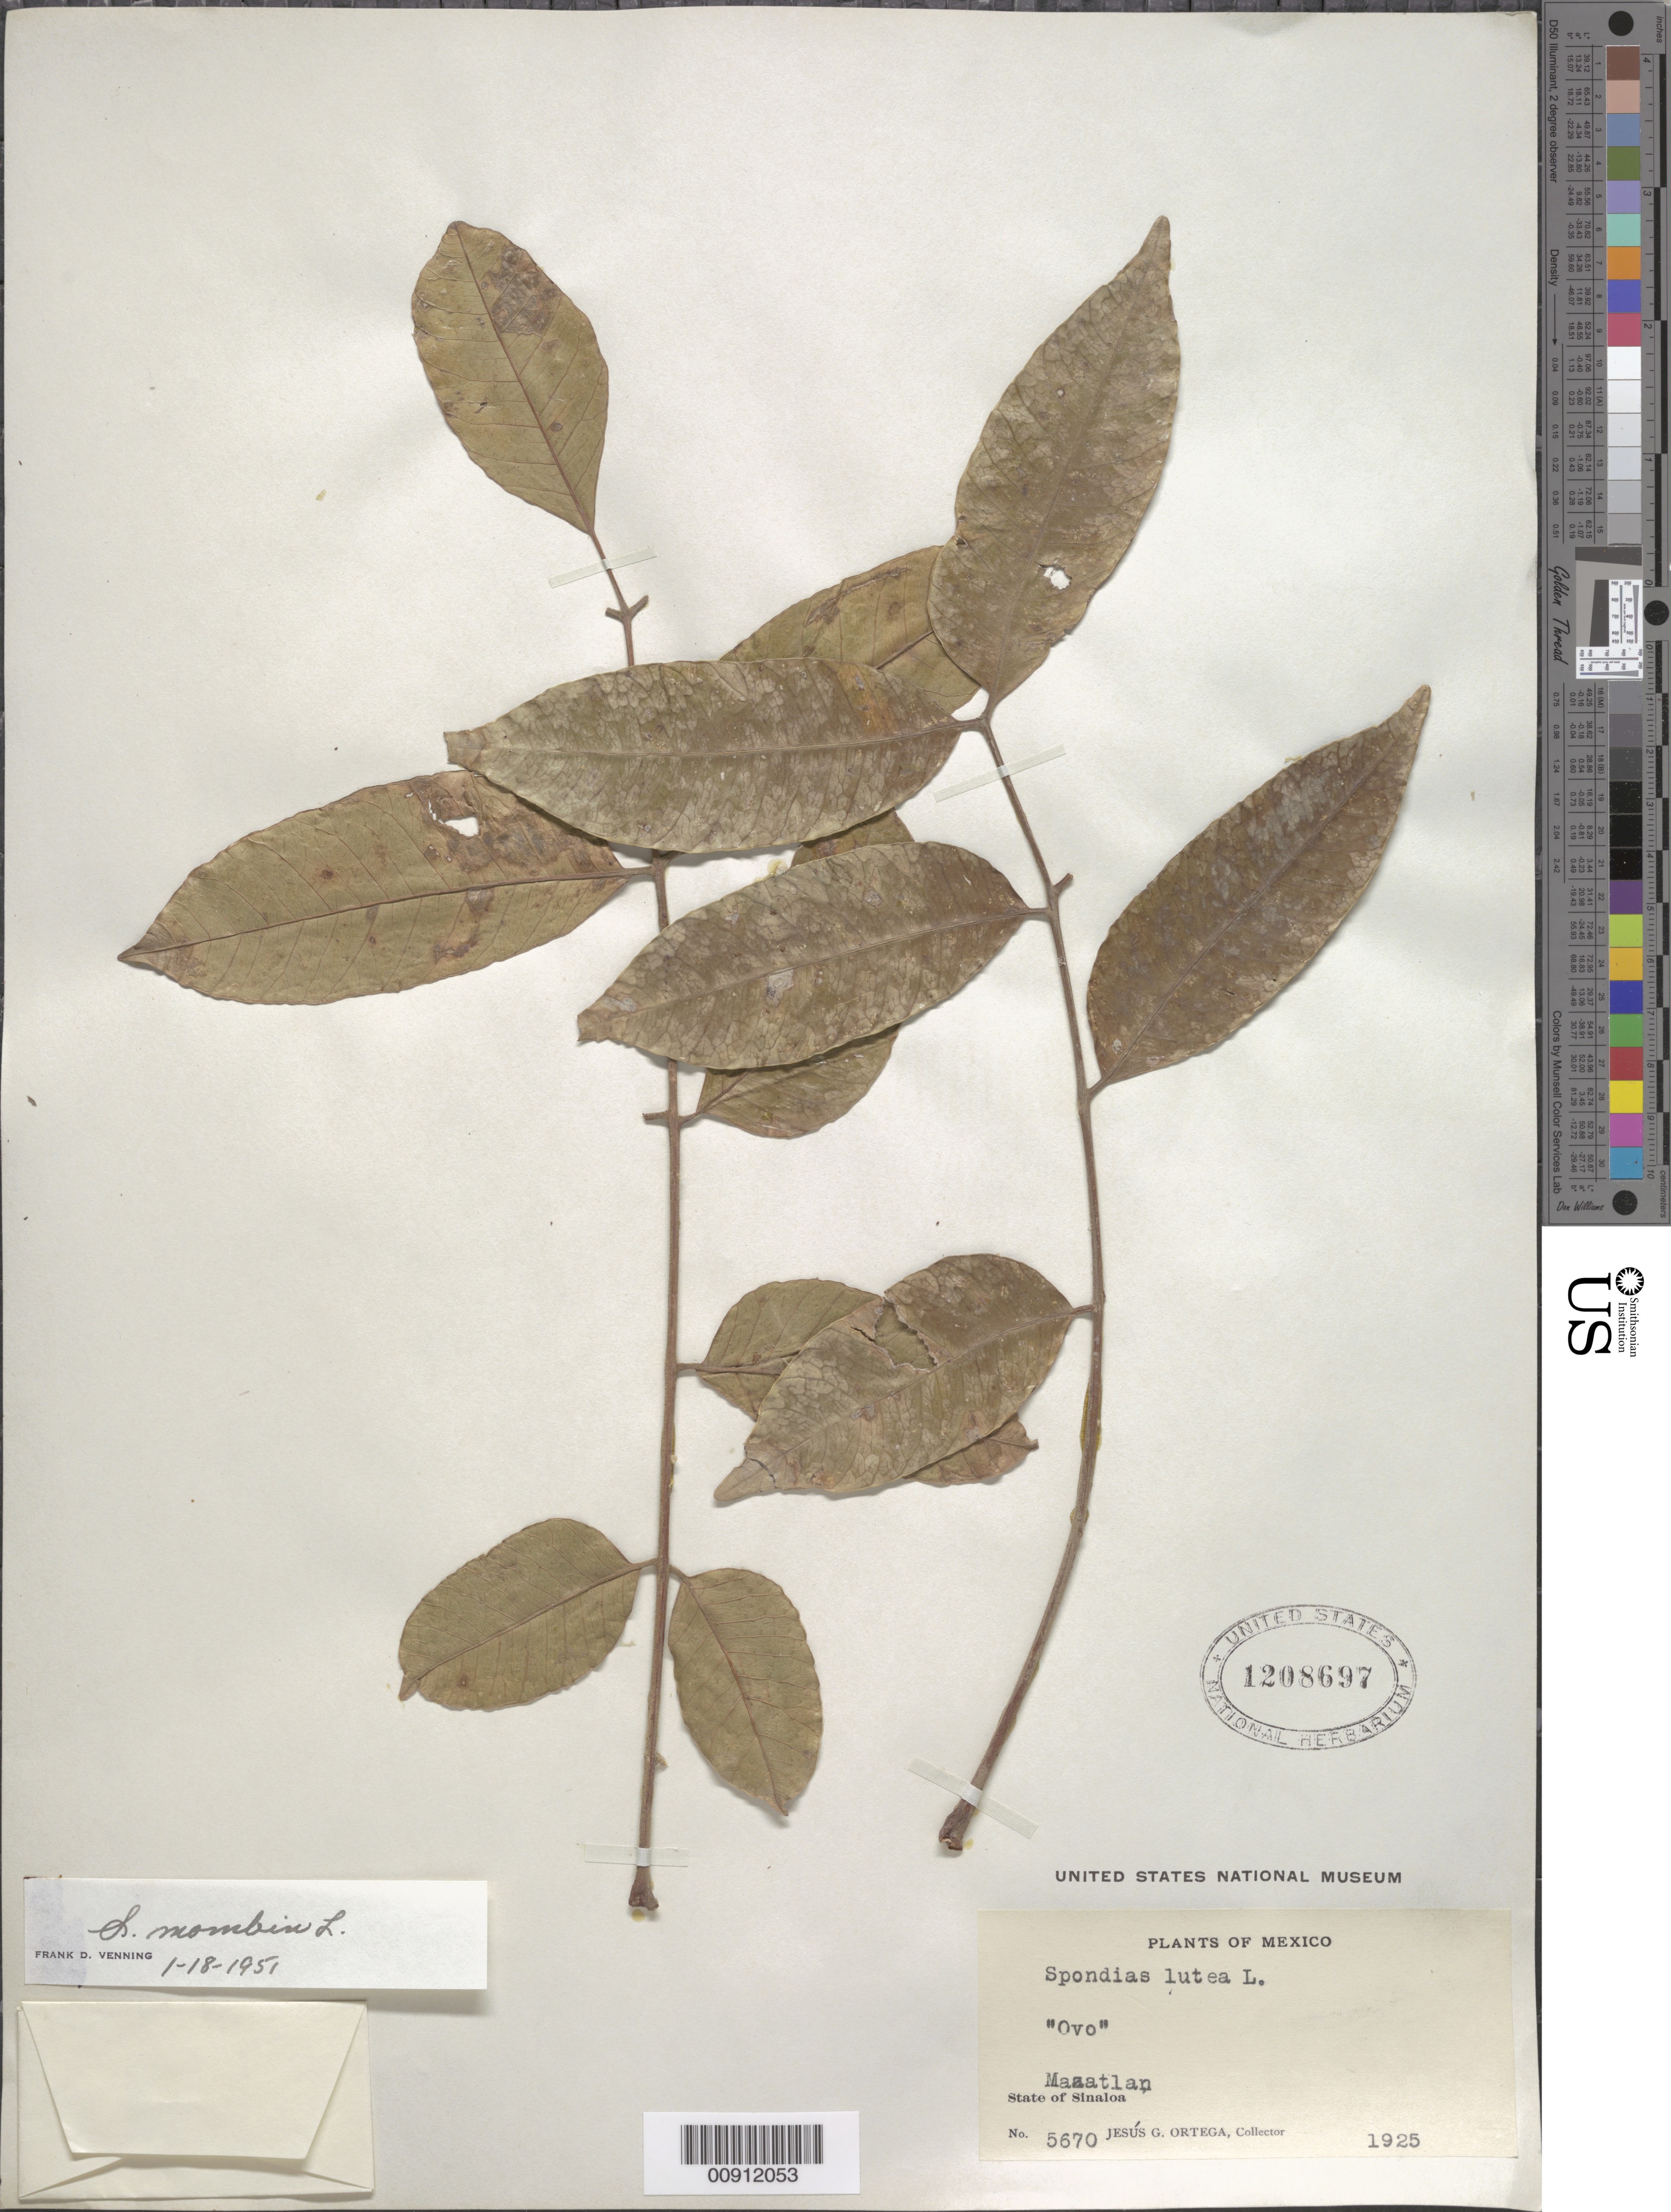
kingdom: Plantae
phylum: Tracheophyta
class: Magnoliopsida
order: Sapindales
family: Anacardiaceae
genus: Spondias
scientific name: Spondias mombin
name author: L.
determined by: Mitchell, John D.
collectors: J. Ortega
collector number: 5670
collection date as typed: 1925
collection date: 1925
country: Mexico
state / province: Sinaloa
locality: Mazatlan, State of Sinaloa.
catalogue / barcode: US 1208697